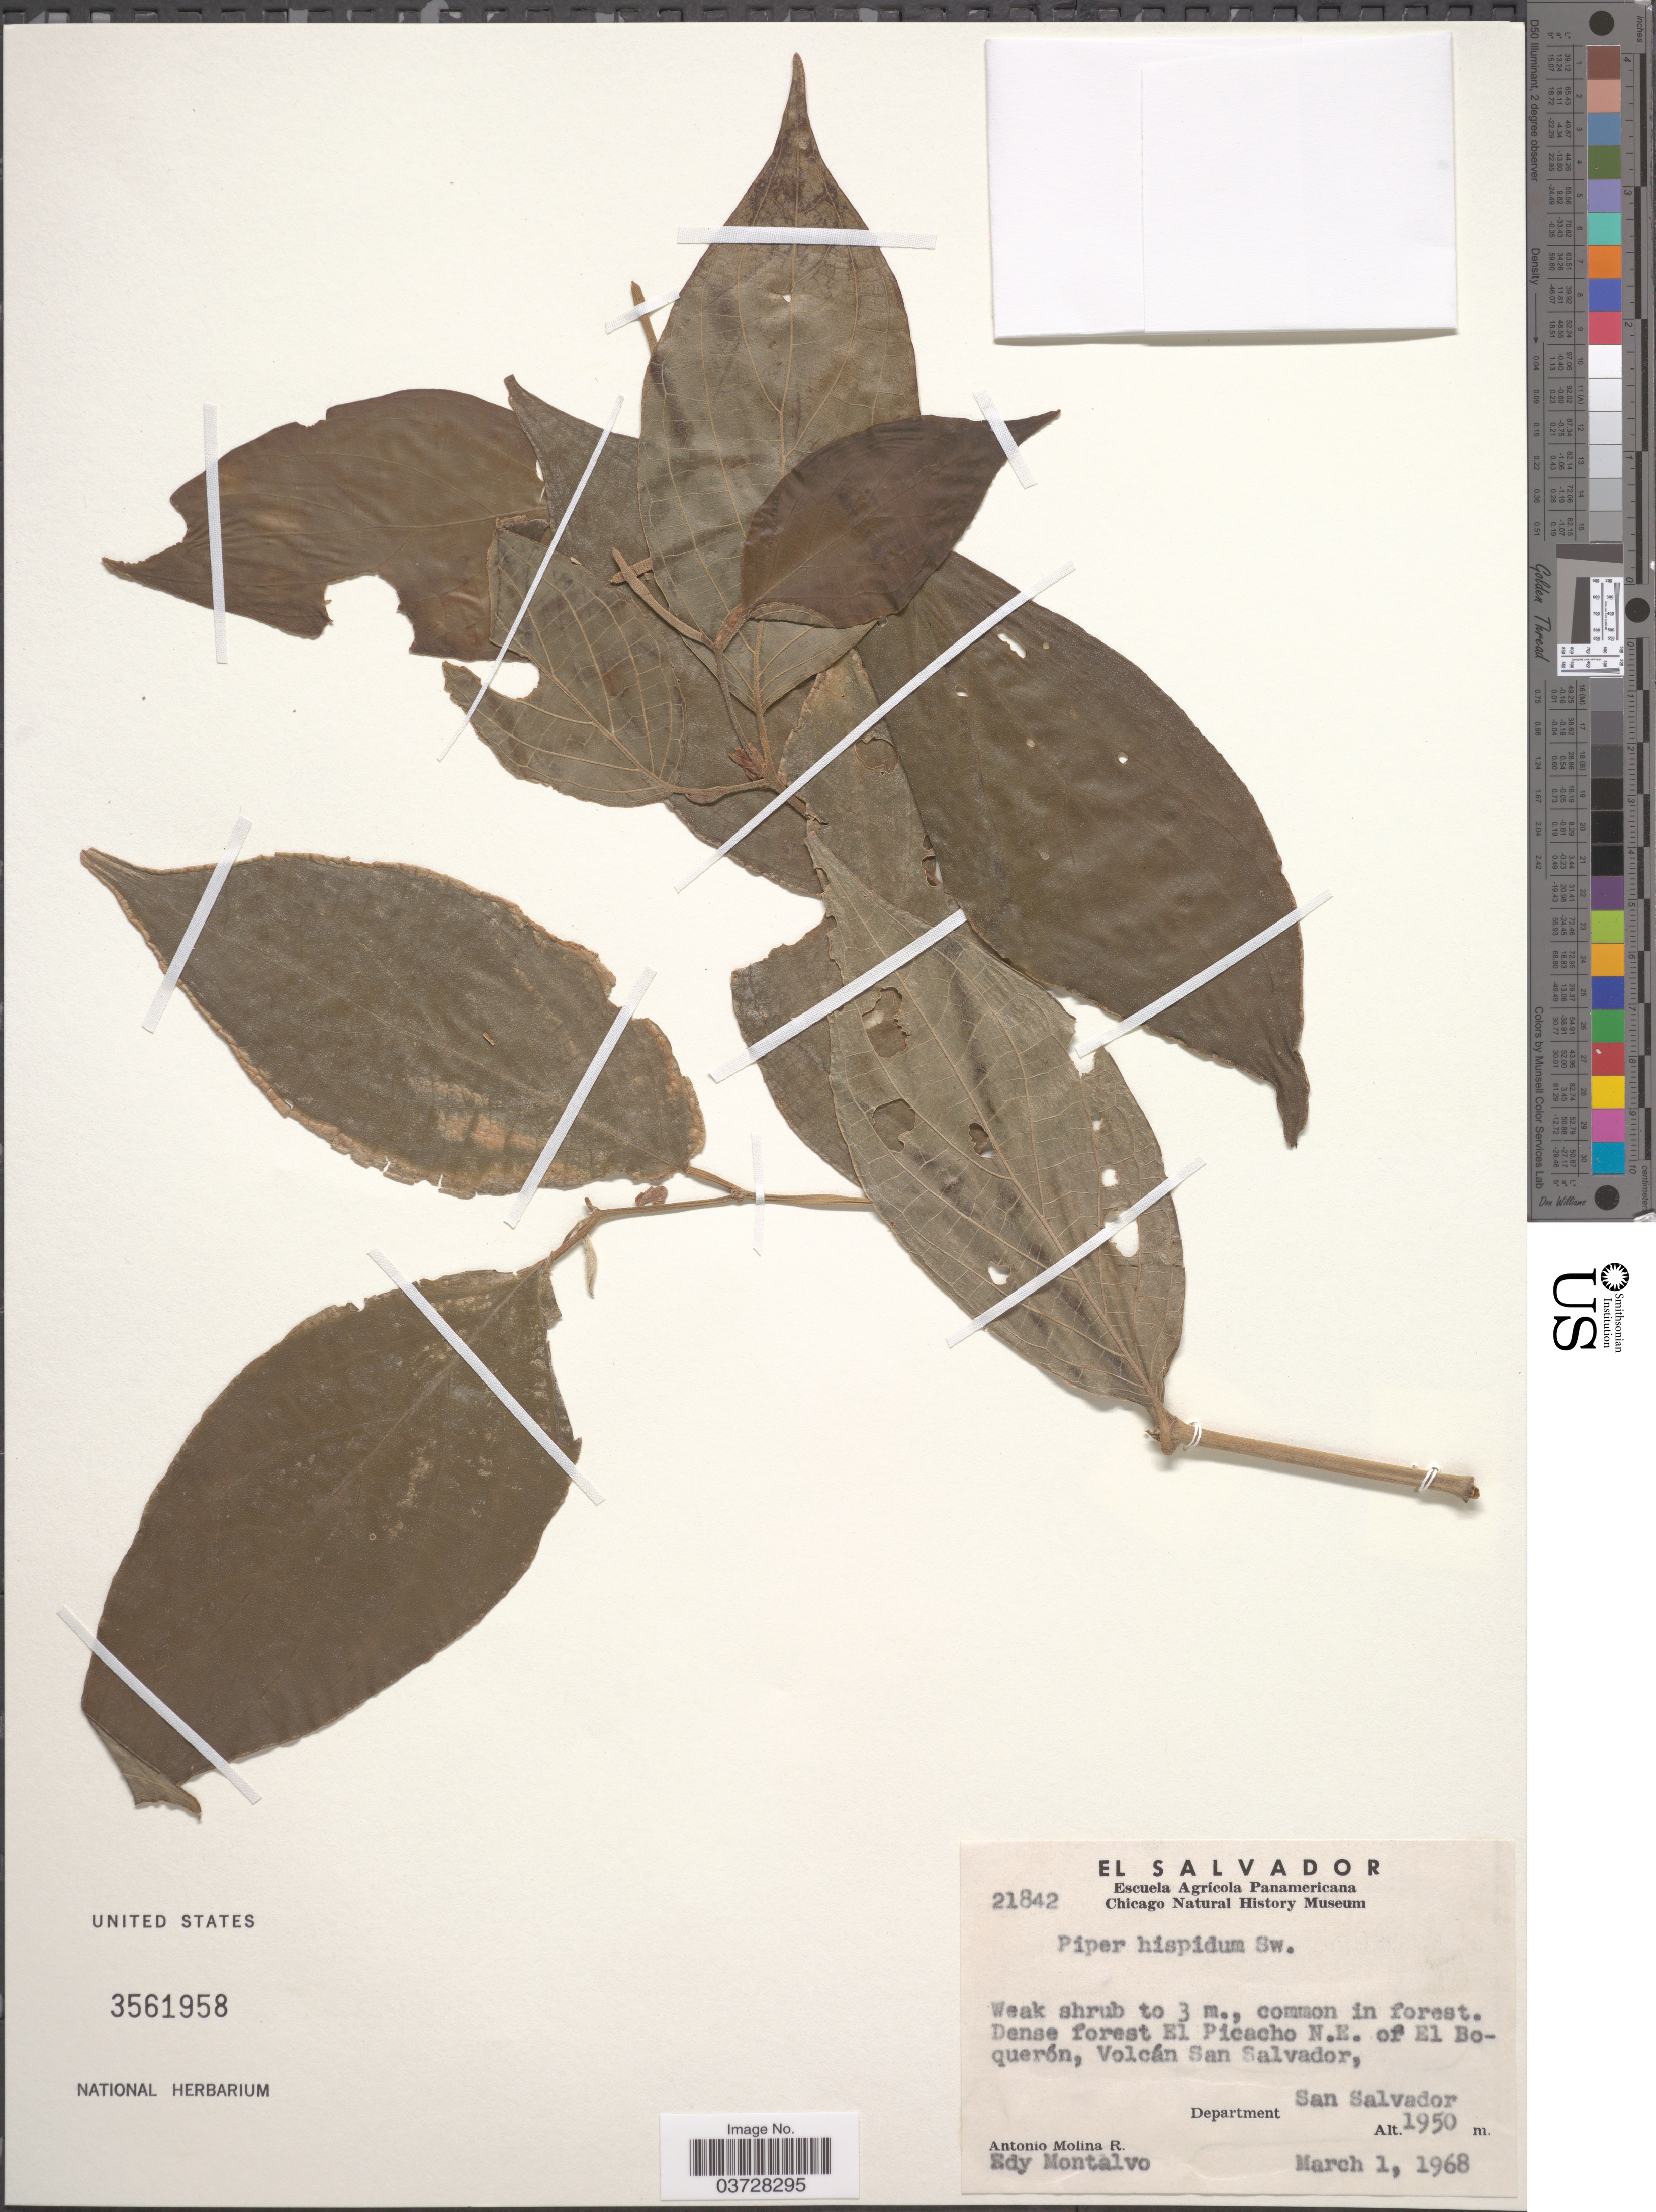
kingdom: Plantae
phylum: Tracheophyta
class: Magnoliopsida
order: Piperales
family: Piperaceae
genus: Piper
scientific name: Piper hispidum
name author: Sw.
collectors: A. Molina R. & E. A. Montalvo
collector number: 21842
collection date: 1968-03-01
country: El Salvador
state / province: San Salvador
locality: Dense forest El Picacho N. E. of El Boquerón, Volcán San Salvador, Department San Salvador.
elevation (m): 1950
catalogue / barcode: US 3561958